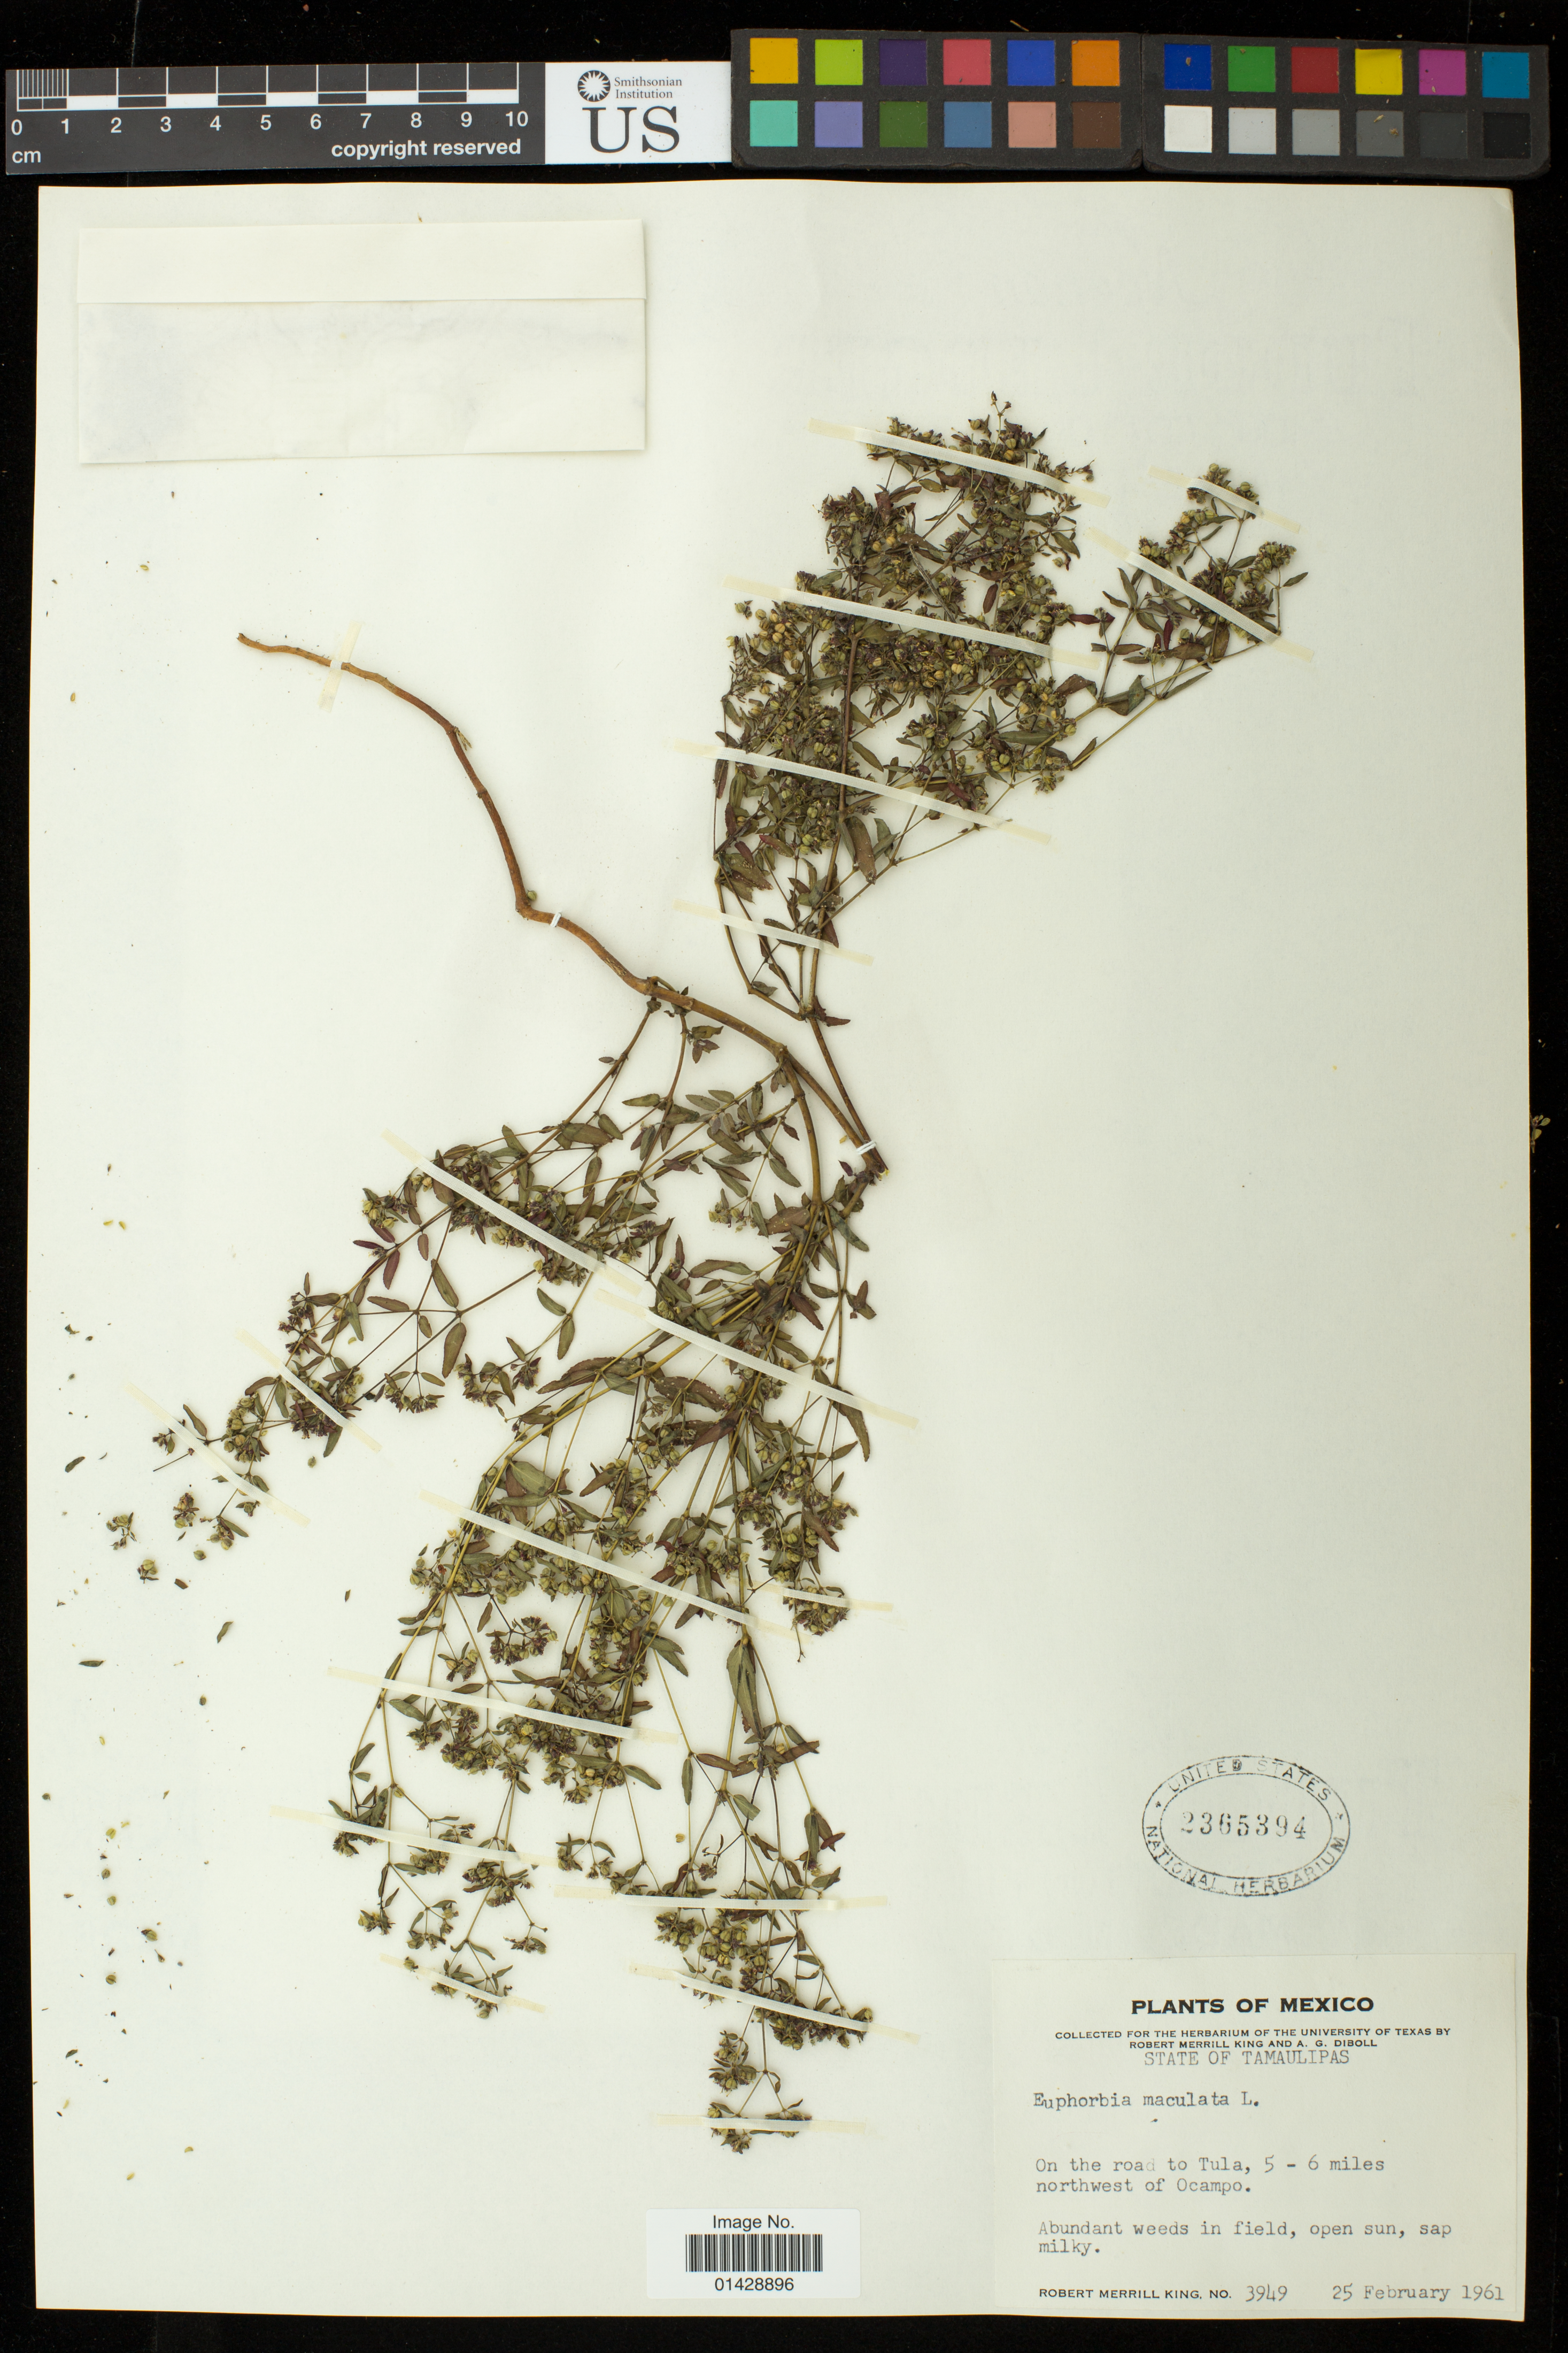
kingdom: Plantae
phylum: Tracheophyta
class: Magnoliopsida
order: Malpighiales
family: Euphorbiaceae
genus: Euphorbia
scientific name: Euphorbia lasiocarpa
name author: Klotzsch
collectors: R. M. King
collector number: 3949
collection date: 1961-02-25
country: Mexico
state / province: Tamaulipas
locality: On the road to Tula, 5-6 miles northwest of Ocampo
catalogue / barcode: US 2365394